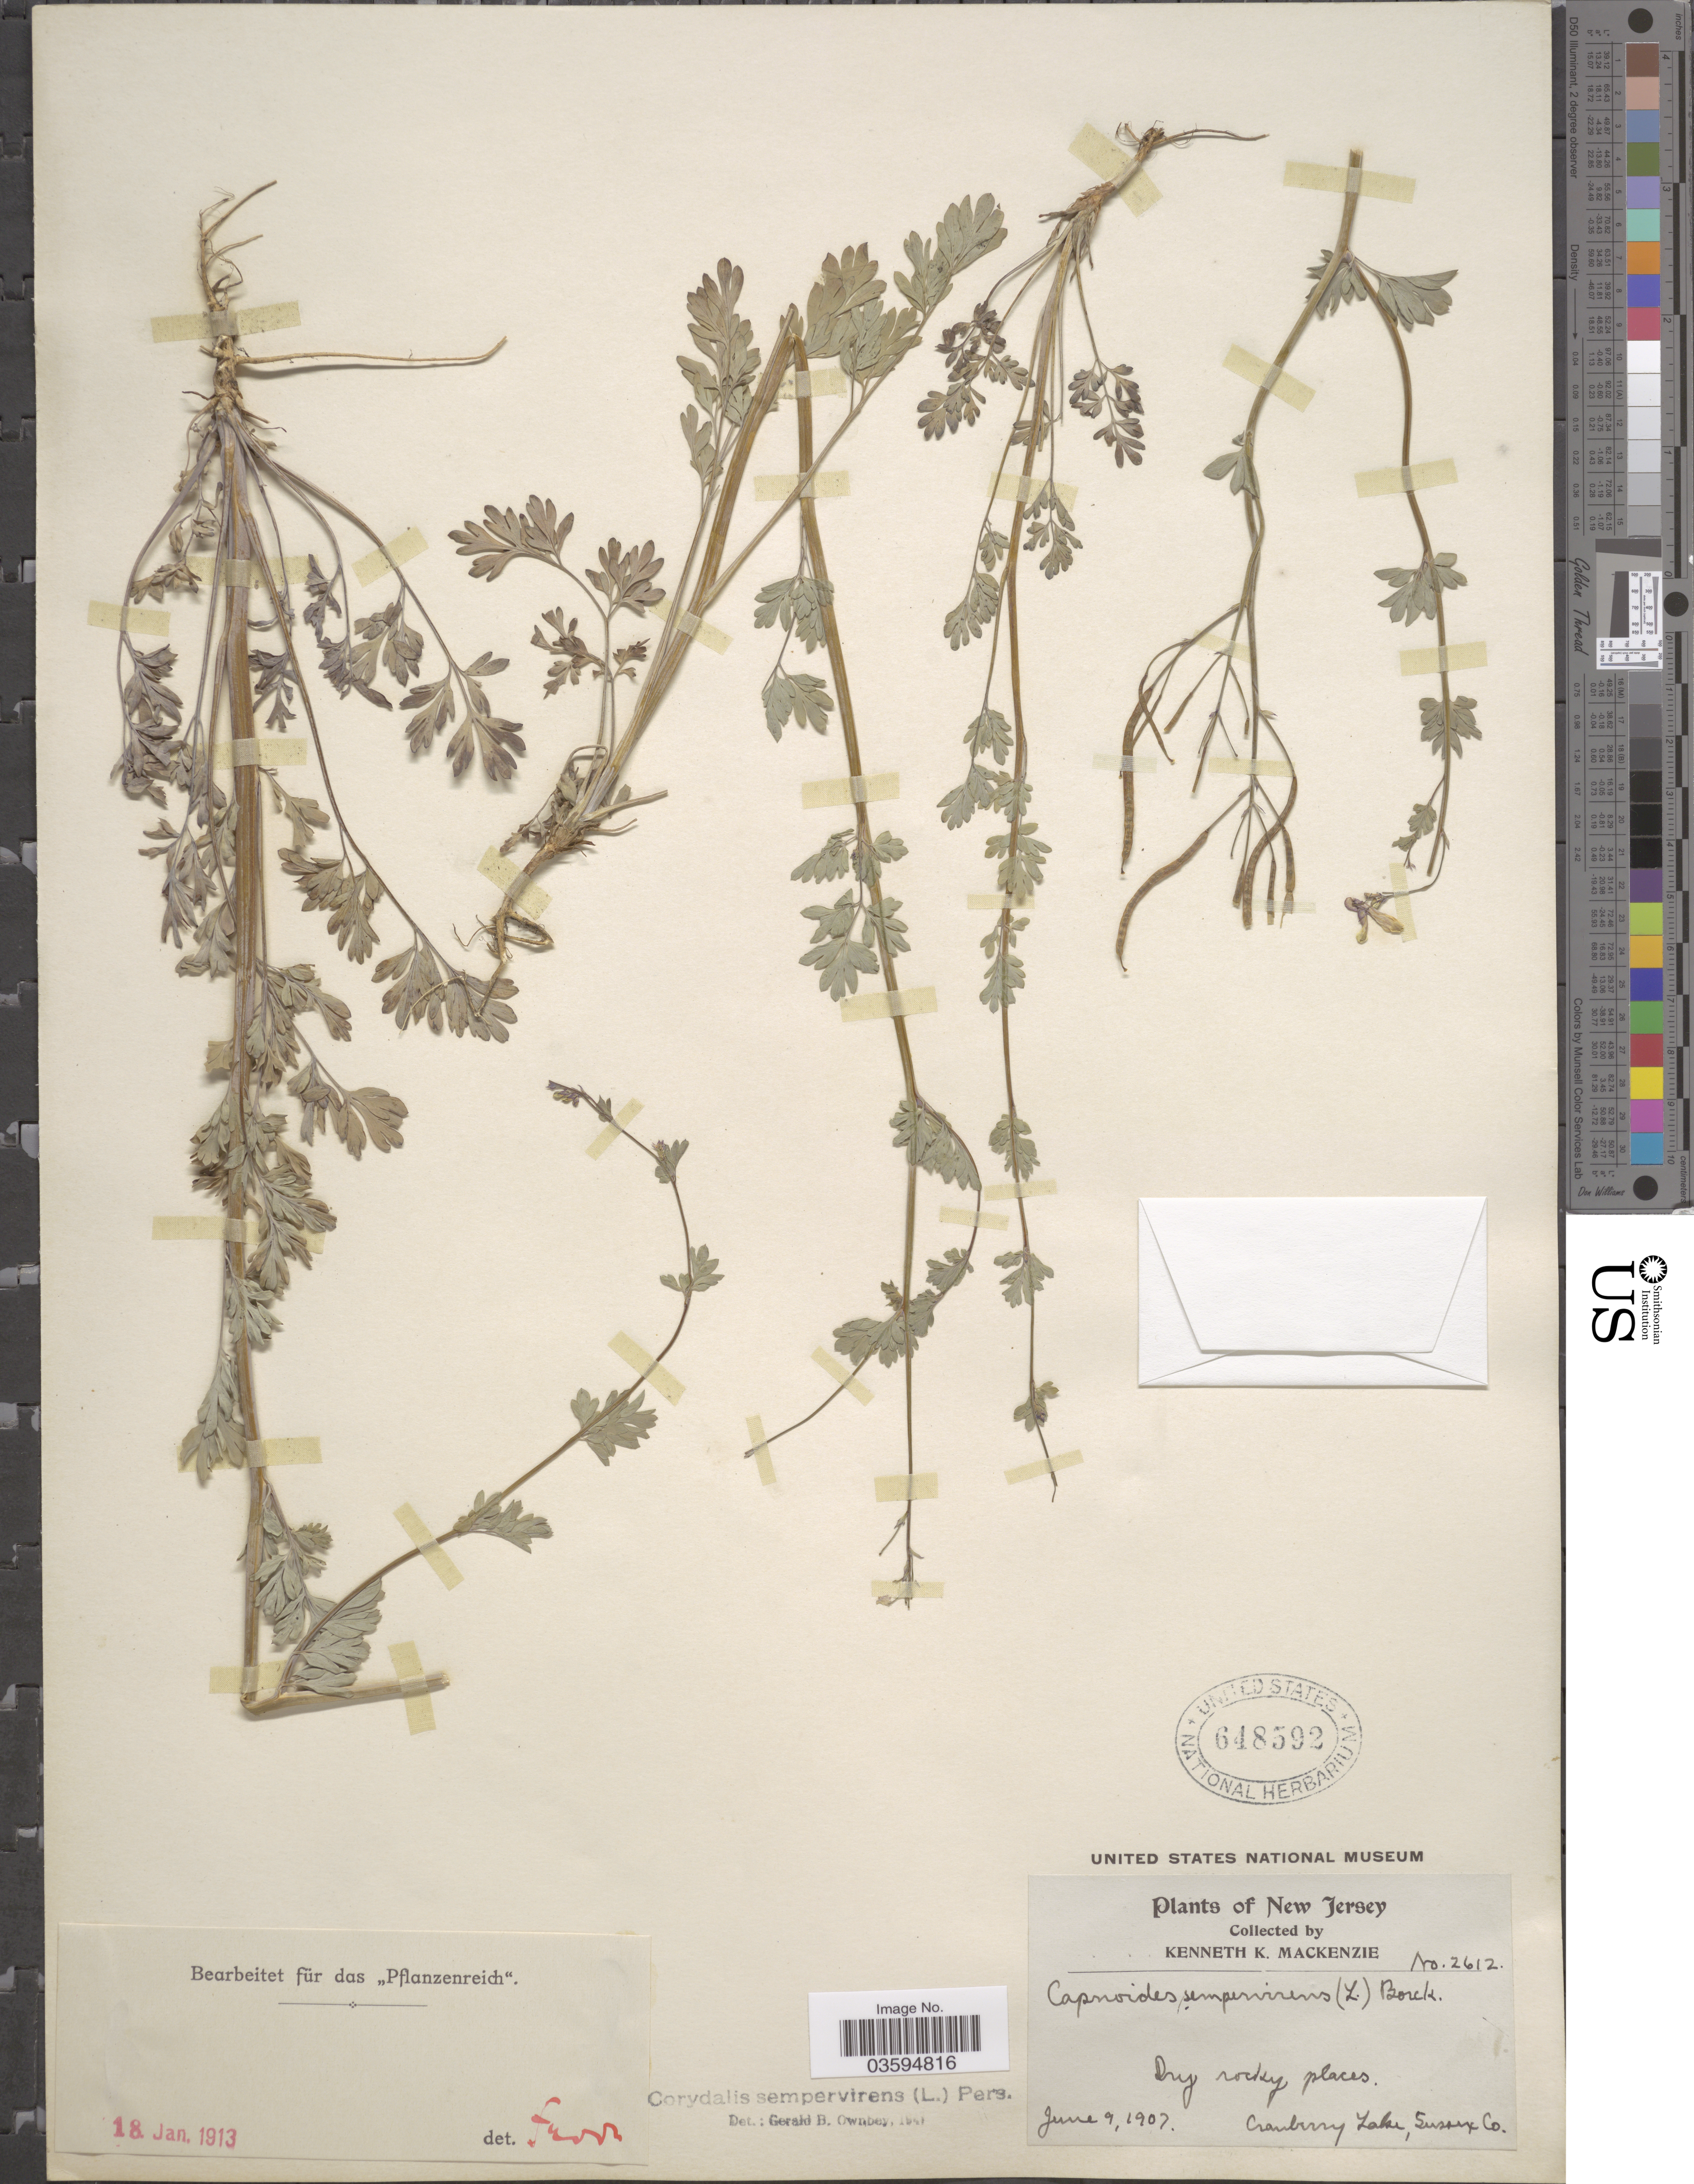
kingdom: Plantae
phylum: Tracheophyta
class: Magnoliopsida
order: Ranunculales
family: Papaveraceae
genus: Capnoides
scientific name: Capnoides sempervirens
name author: (L.) Borkh.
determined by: Strong, M. T., (US), Smithsonian Institution - National Museum of Natural History (UNITED STATES)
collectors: K. K. Mackenzie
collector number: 2612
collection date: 1907-06-09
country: United States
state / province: New Jersey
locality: Cranberry Lake, Sussex Co.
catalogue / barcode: US 648592